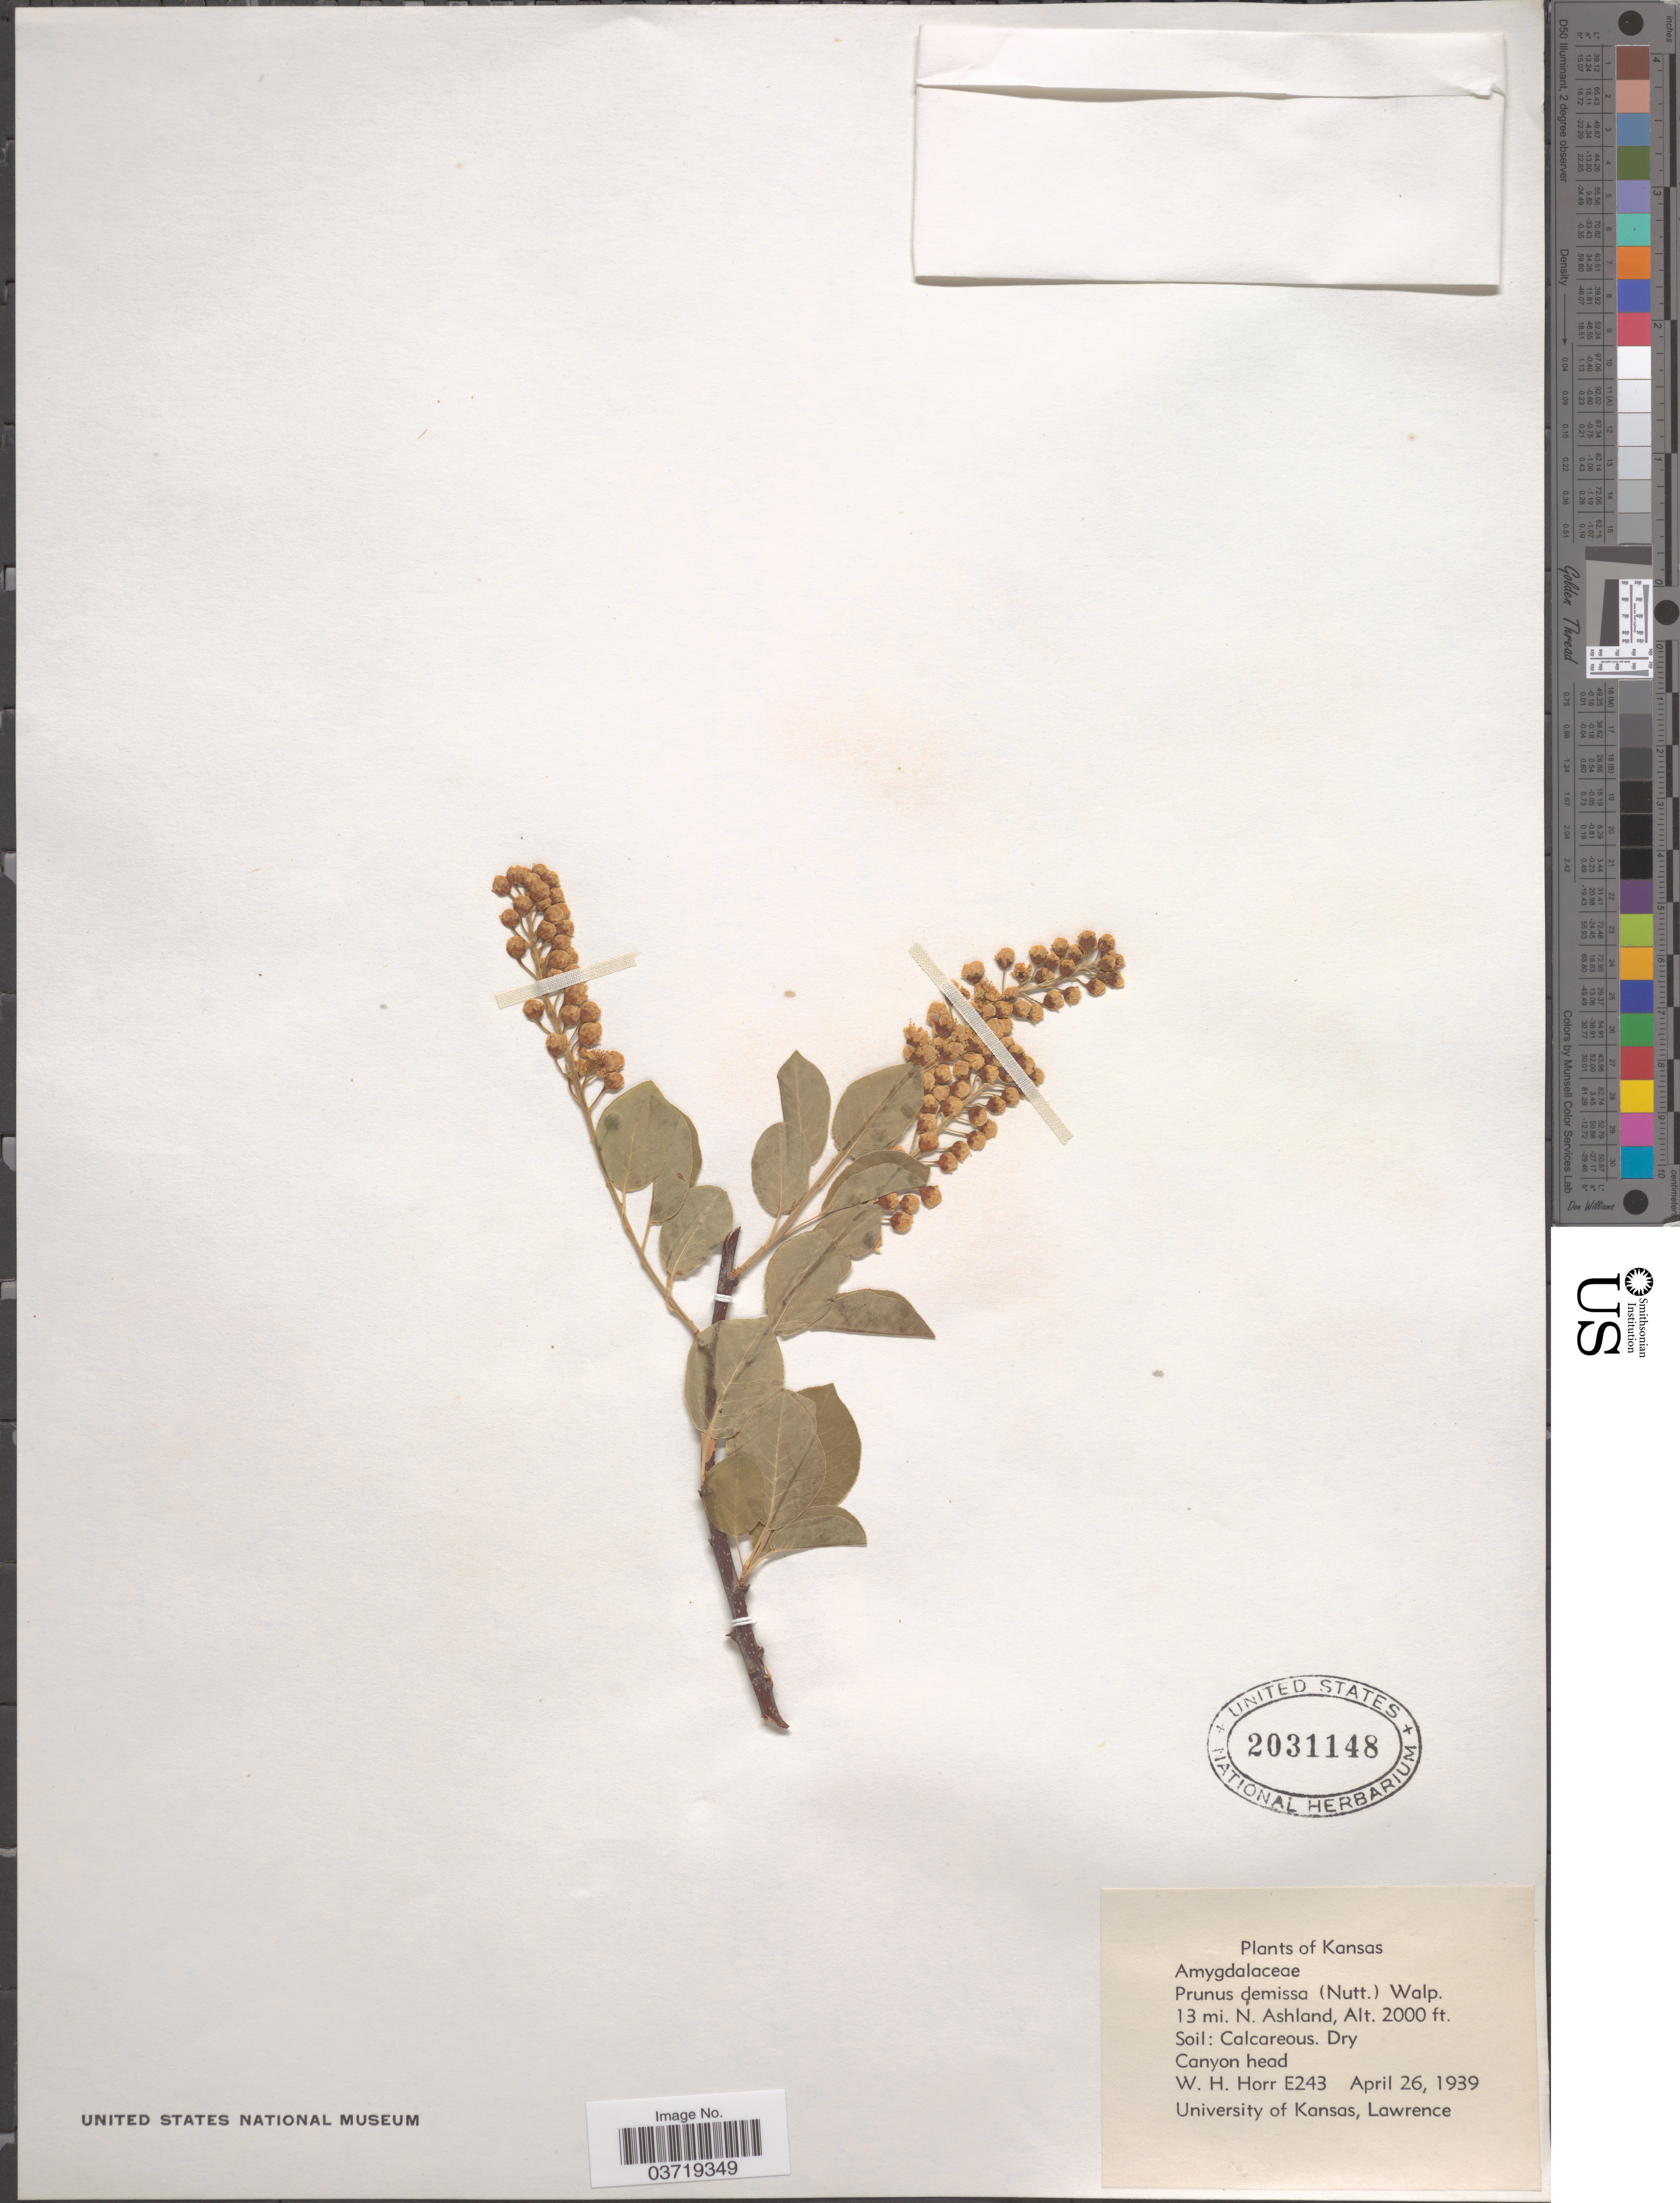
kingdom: Plantae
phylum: Tracheophyta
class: Magnoliopsida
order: Rosales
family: Rosaceae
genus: Prunus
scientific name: Prunus virginiana var. demissa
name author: (Nutt.) Torr.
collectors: W. H. Horr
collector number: E243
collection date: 1939-04-26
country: United States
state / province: Kansas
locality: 13 mi. N. Ashland. Canyon head.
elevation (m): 610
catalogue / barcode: US 2031148